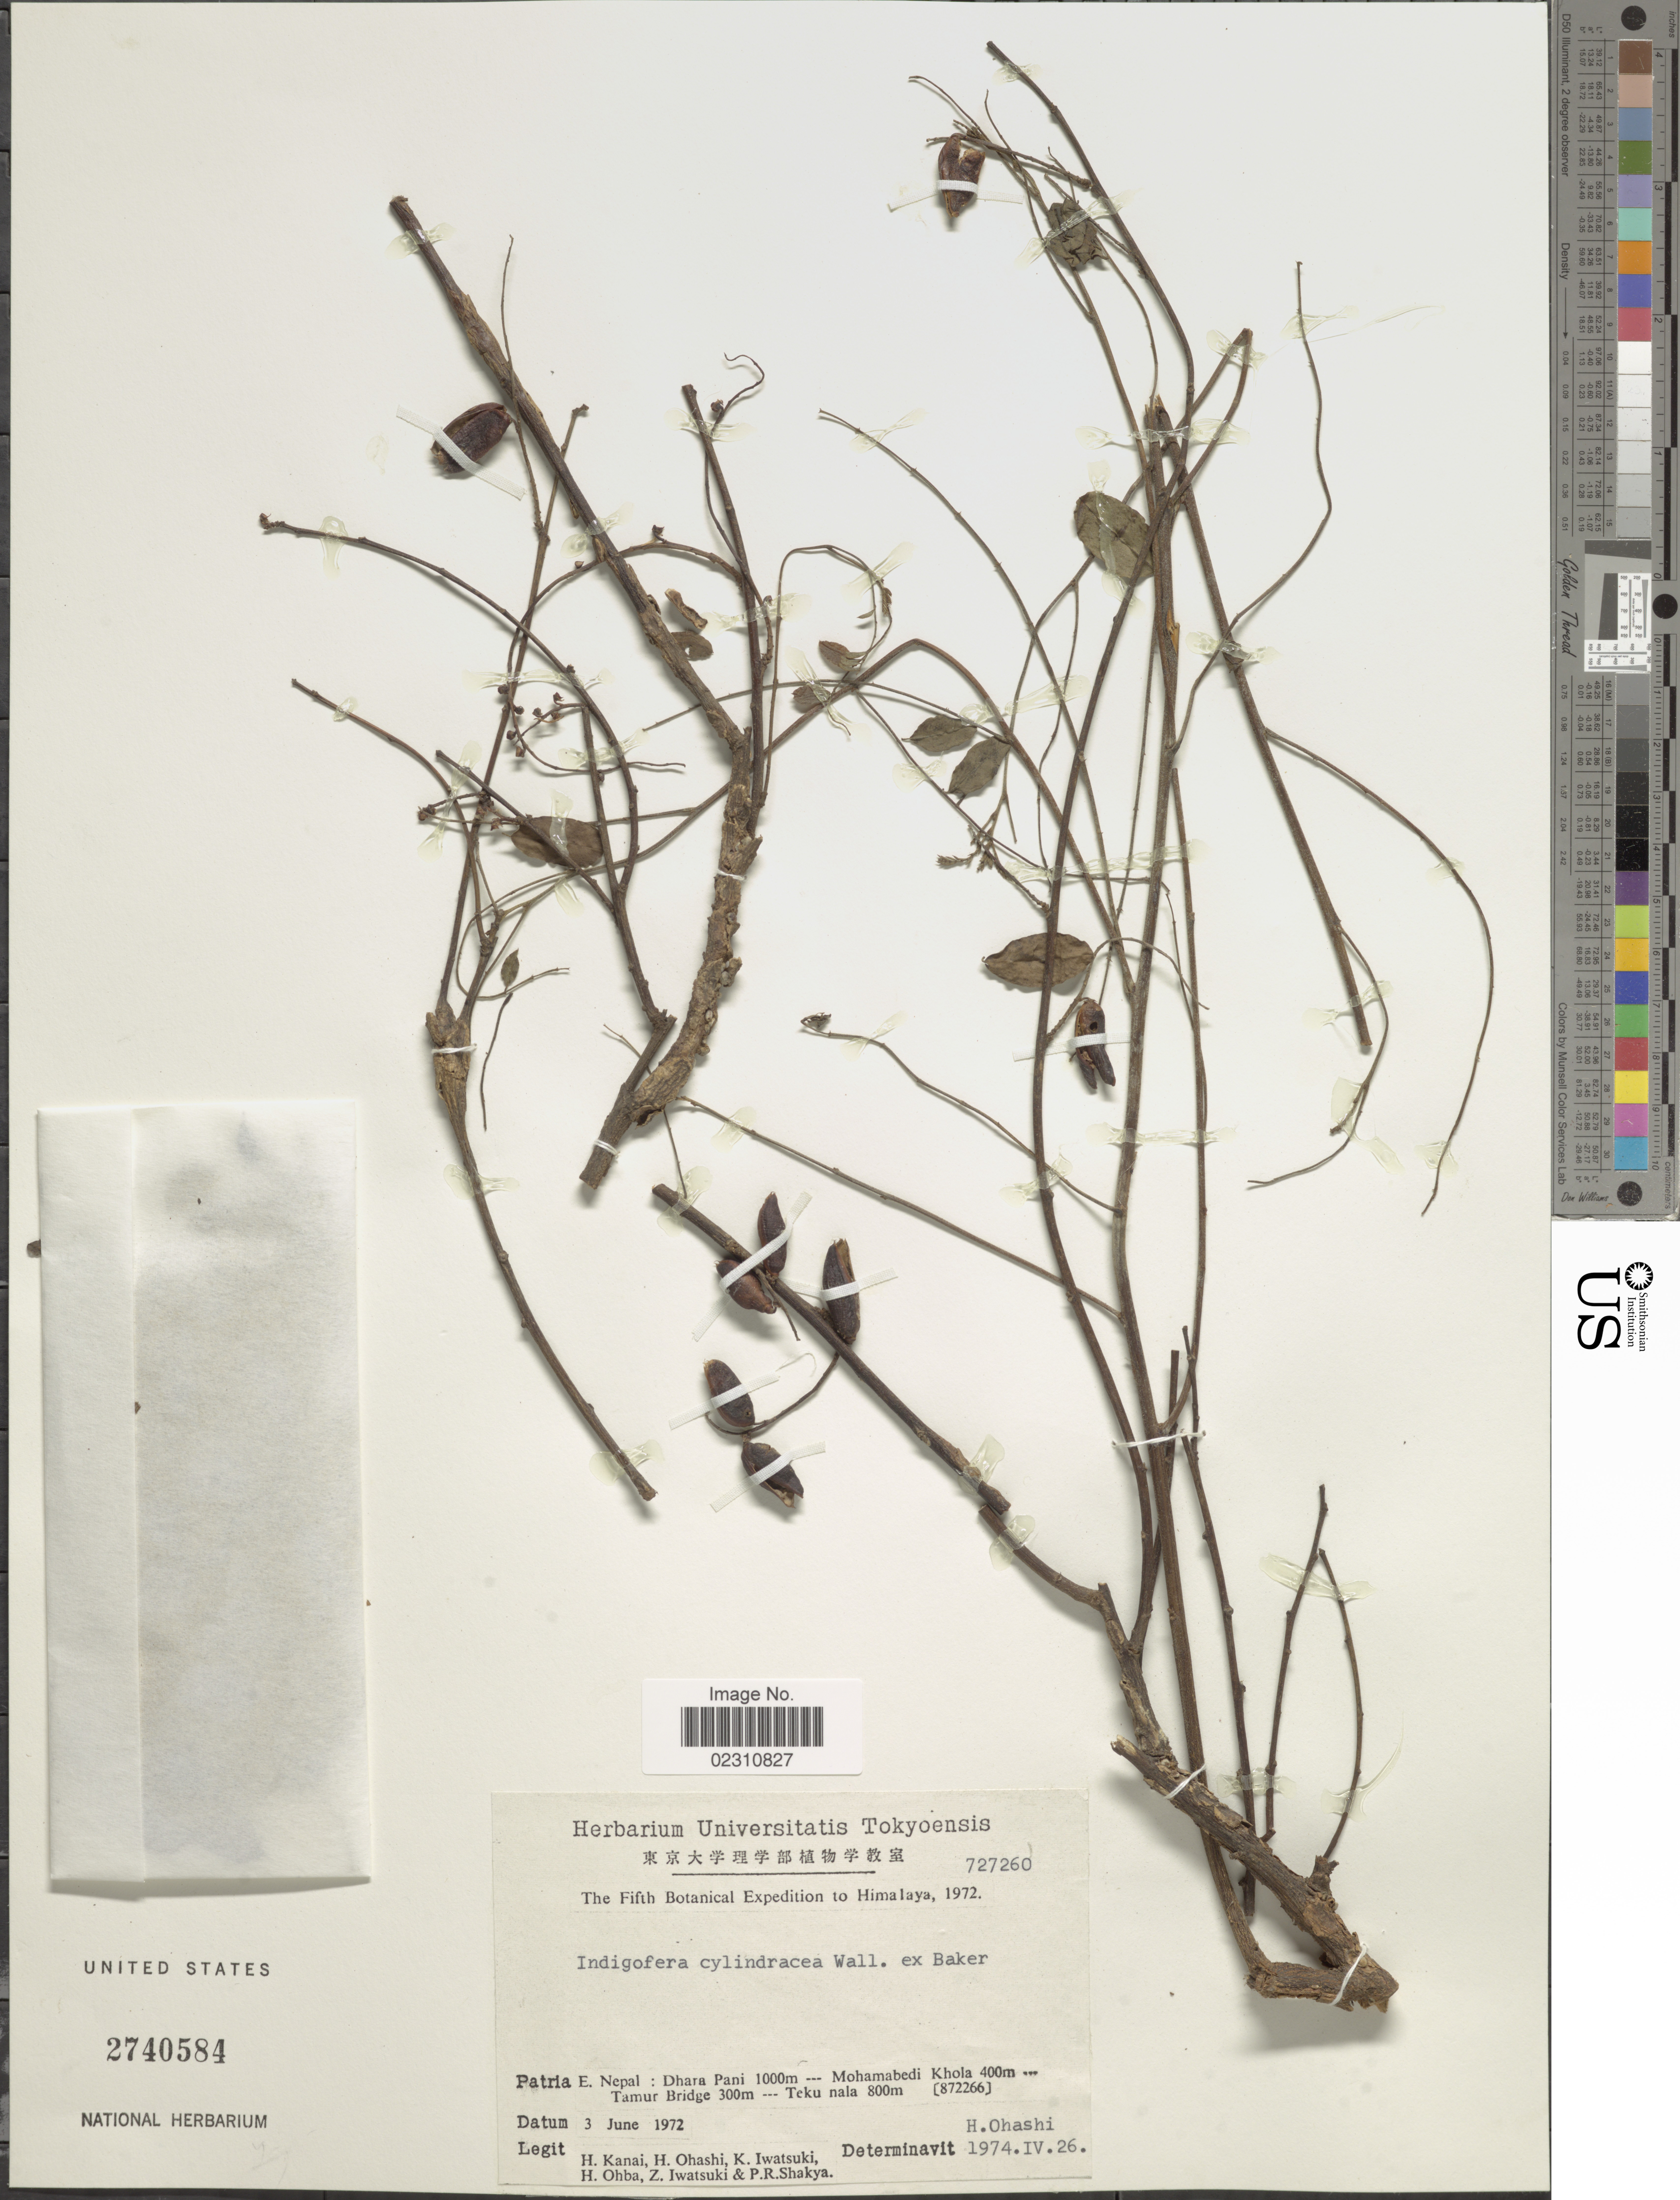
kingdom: Plantae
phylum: Tracheophyta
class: Magnoliopsida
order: Fabales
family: Fabaceae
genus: Indigofera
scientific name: Indigofera cylindracea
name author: Graham ex Baker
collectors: H. Kanai, H. Ohashi, K. Iwatsuki, H. Ohba & et al.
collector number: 727260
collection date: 1972-06-03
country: Nepal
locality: E. Nepal: Dhara Pani. Mohamabedi Khola 400m-- Tamur Bridge 300m ---Teku nala 800m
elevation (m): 300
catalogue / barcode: US 2740584